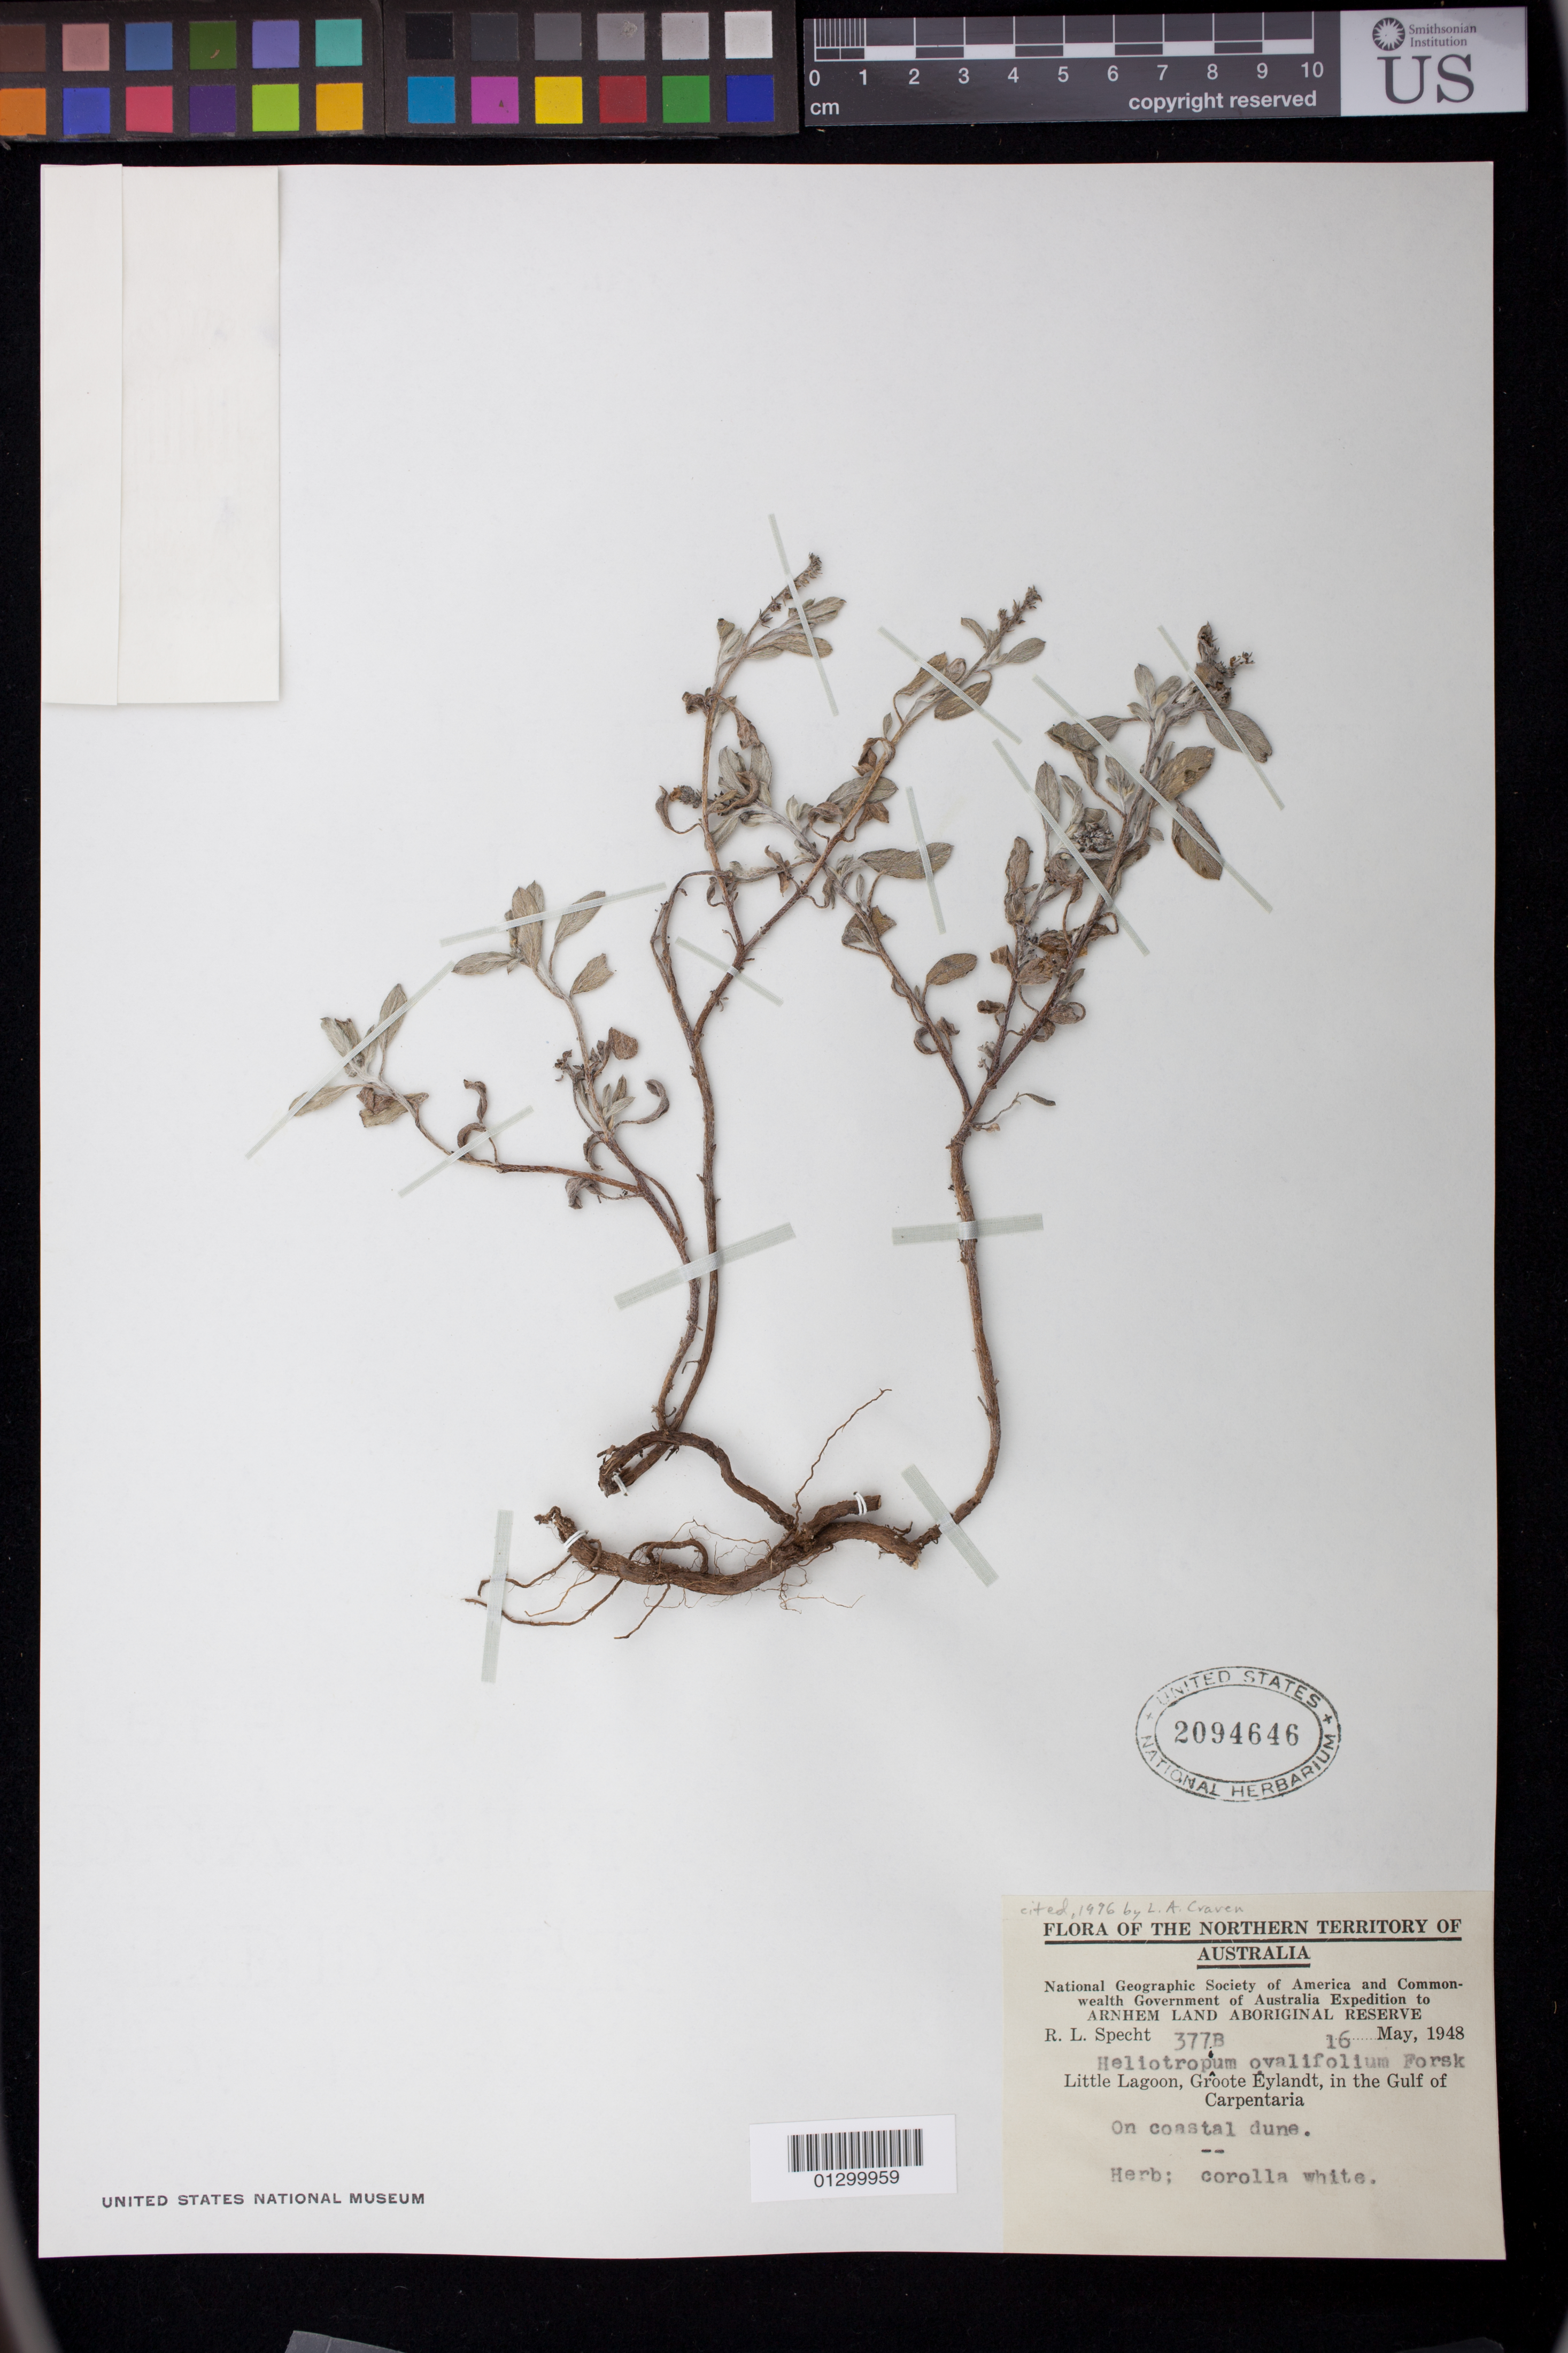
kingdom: Plantae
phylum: Tracheophyta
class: Magnoliopsida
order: Boraginales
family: Heliotropiaceae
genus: Heliotropium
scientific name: Heliotropium ovalifolium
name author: Forssk.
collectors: R. L. Specht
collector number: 377B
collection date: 1948-05-16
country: Australia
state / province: Northern Territory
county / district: East Arnhem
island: Groote Eylandt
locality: Little Lagoon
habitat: On coastal dune.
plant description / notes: Herb; corolla white.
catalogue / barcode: US 2094646